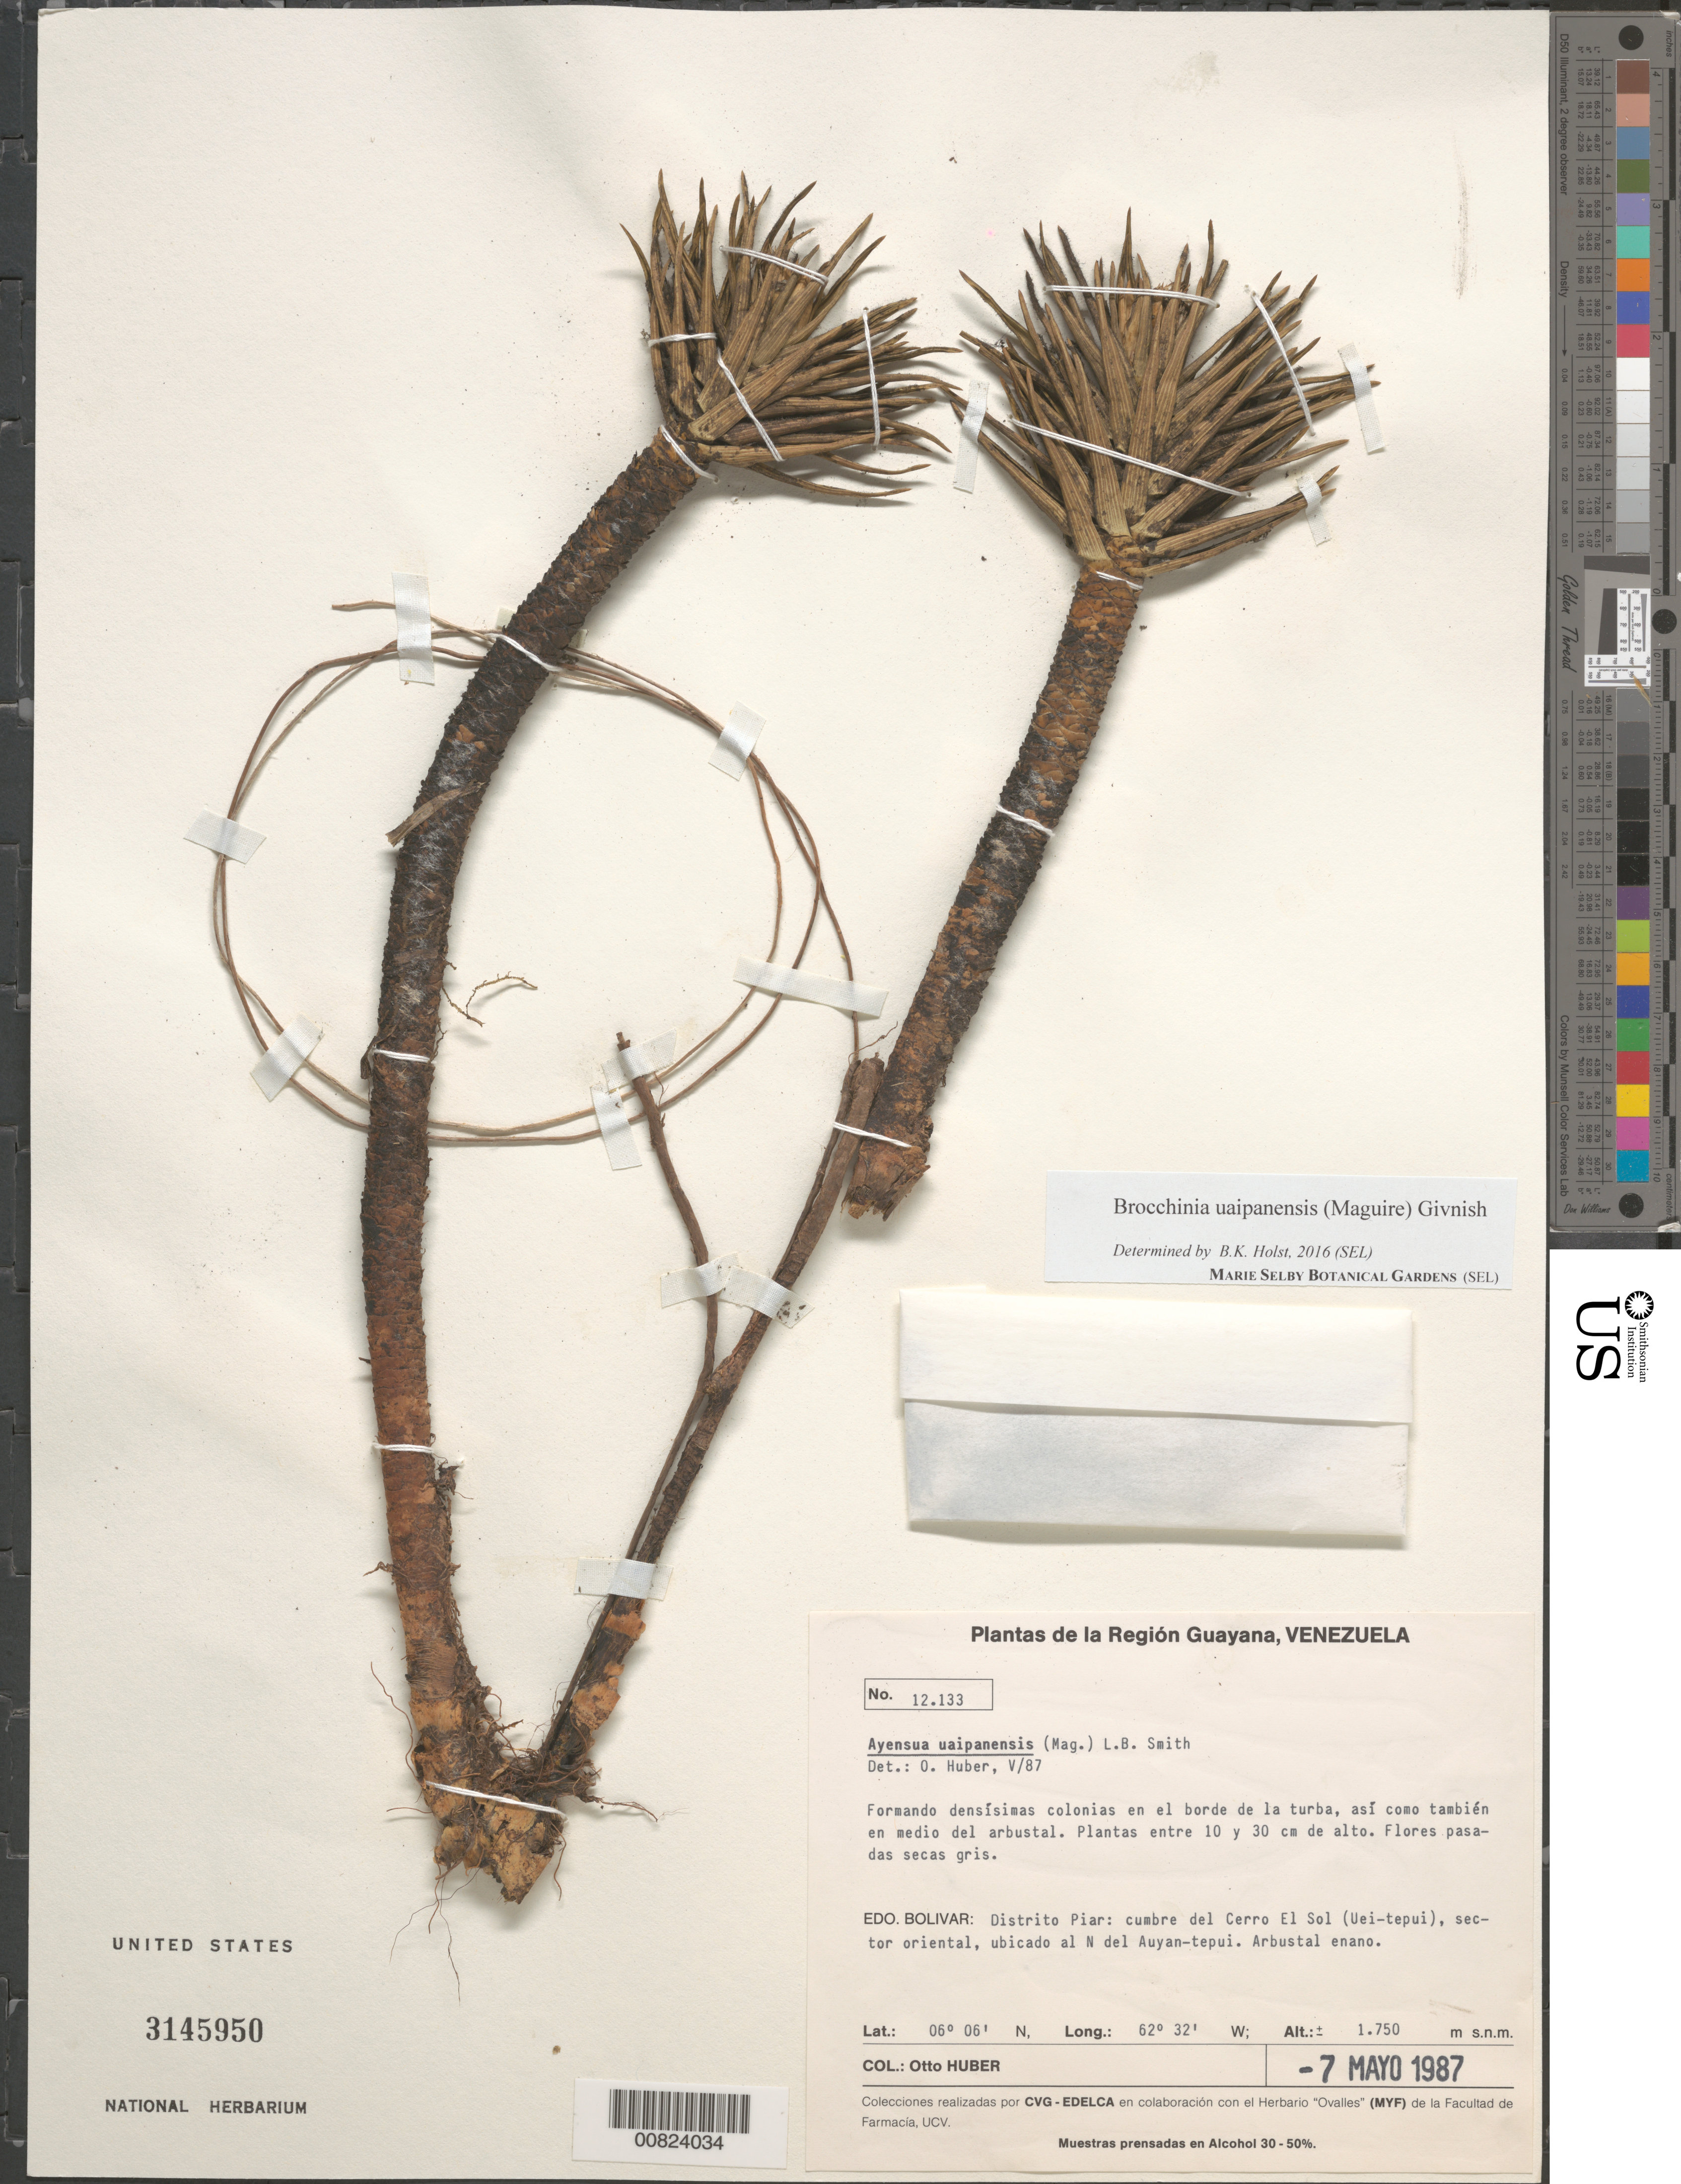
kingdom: Plantae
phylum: Tracheophyta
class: Liliopsida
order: Poales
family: Bromeliaceae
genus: Brocchinia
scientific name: Brocchinia uaipanensis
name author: (Maguire) Givnish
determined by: Holst, Bruce K.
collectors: O. Huber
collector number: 12133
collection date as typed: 7-May-87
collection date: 1987-05-07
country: Venezuela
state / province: Bolívar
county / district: Piar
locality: Cerro El Sol (Uei-tepuí), cumbre, sector oriental, ubicado al N del Auyan tepuí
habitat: Arbustal enano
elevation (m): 1750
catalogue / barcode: US 3145950